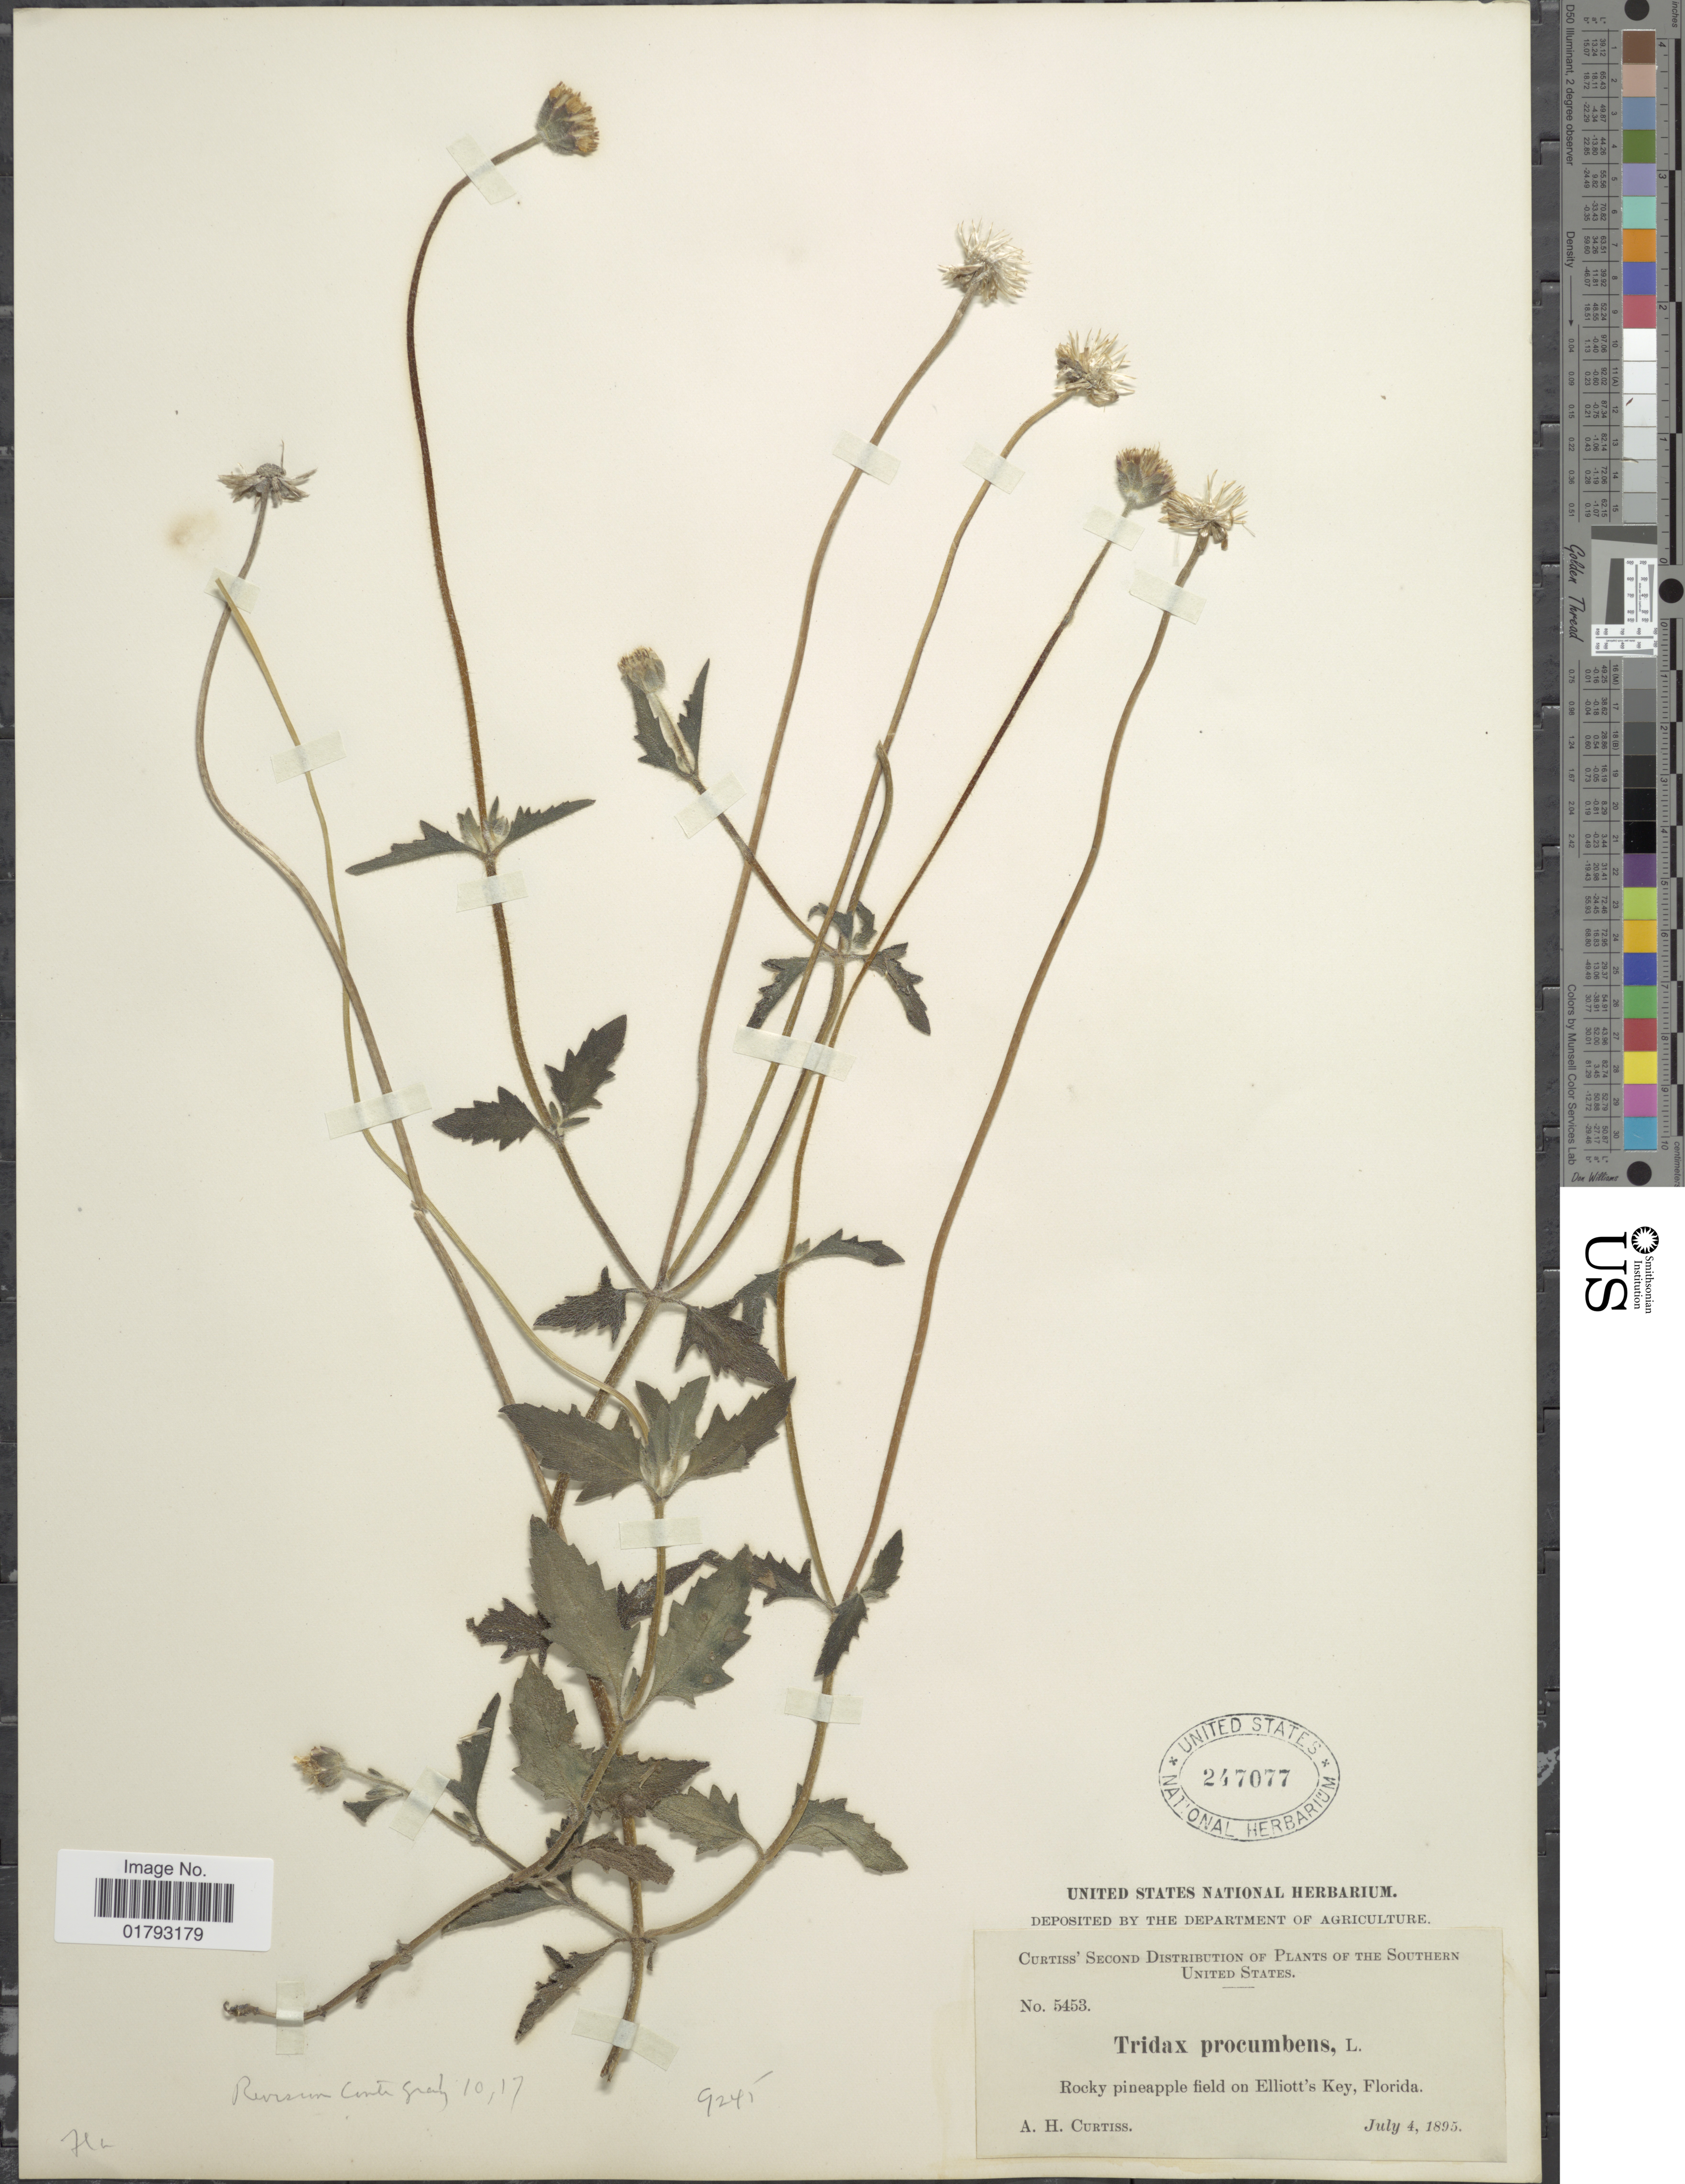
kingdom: Plantae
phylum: Tracheophyta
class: Magnoliopsida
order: Asterales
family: Asteraceae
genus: Tridax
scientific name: Tridax procumbens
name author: L.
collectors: A. H. Curtiss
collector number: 5453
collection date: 1895-07-04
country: United States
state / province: Florida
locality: Rocky pineapple field on Elliott's Key, Florida.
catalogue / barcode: US 247077